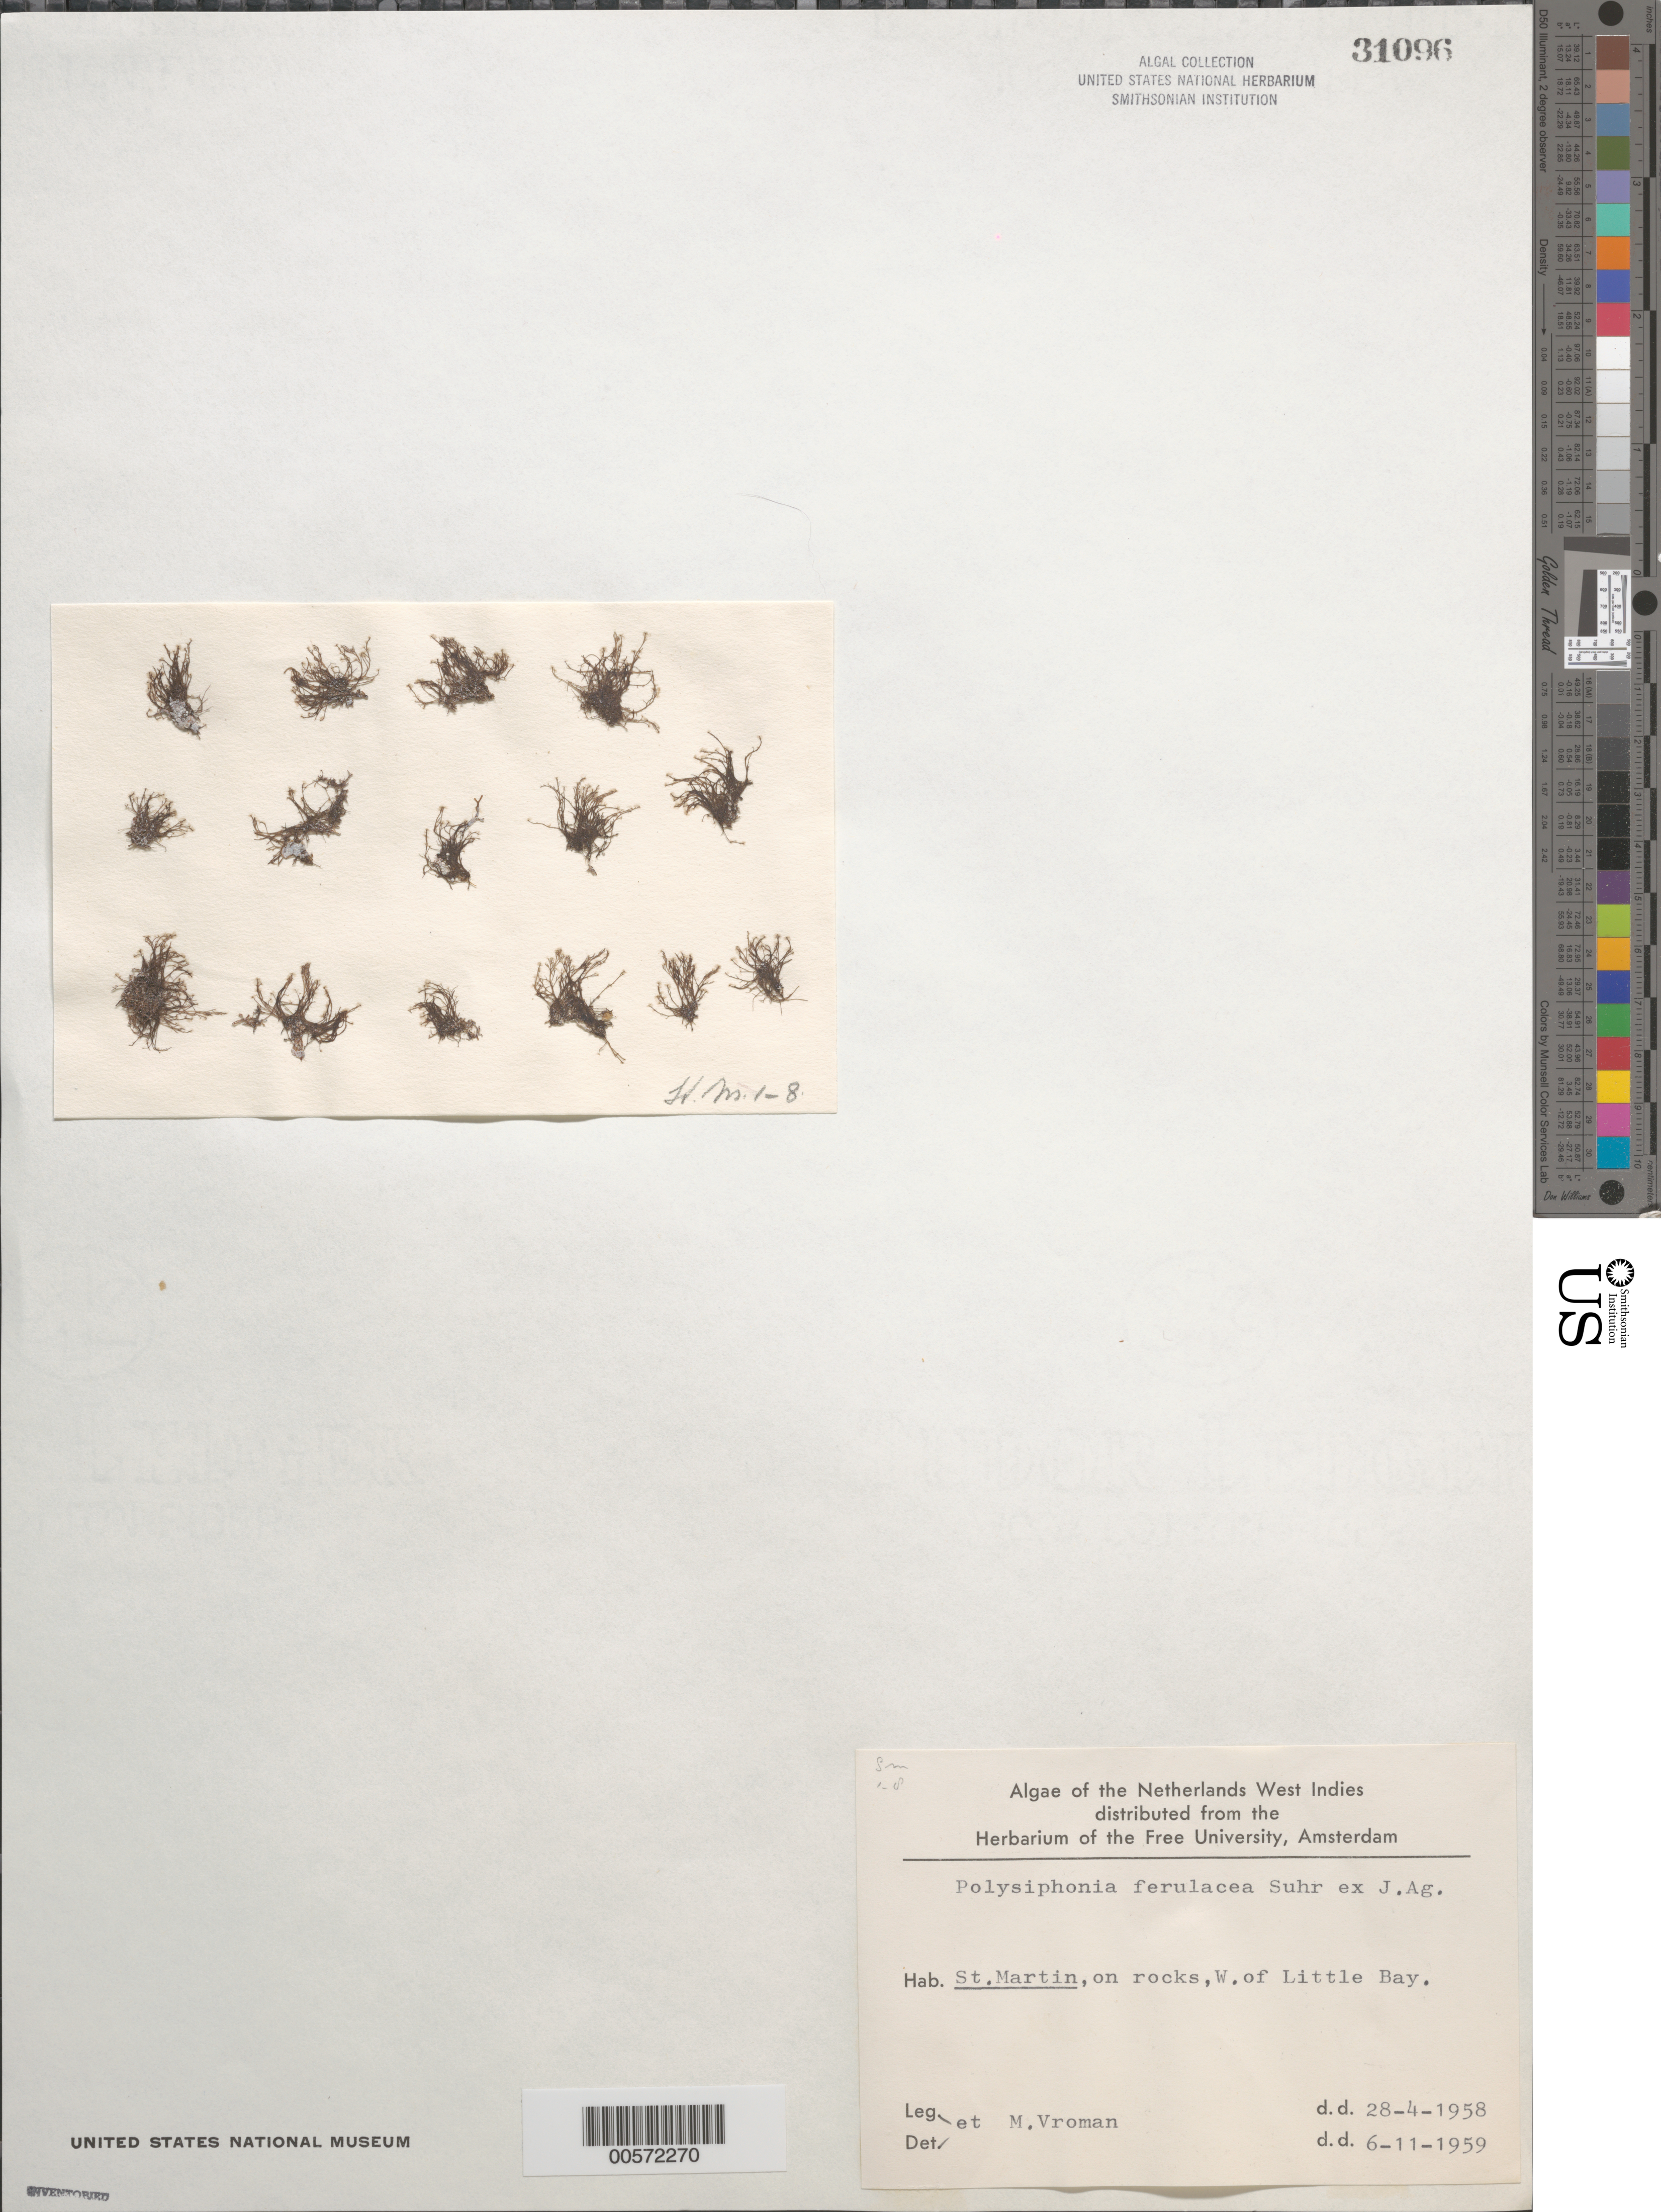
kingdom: Plantae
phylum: Rhodophyta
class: Florideophyceae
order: Ceramiales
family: Rhodomelaceae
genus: Melanothamnus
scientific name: Melanothamnus ferulaceus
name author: (Suhr ex J. Agardh) Diaz-Tapia & Maggs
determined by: Algae name updating Project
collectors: M. Vroman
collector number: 1-8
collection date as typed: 28 Apr 1958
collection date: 1958-04-28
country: Sint Maartin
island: Sint Maarten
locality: West of Little Bay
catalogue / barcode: US 31096